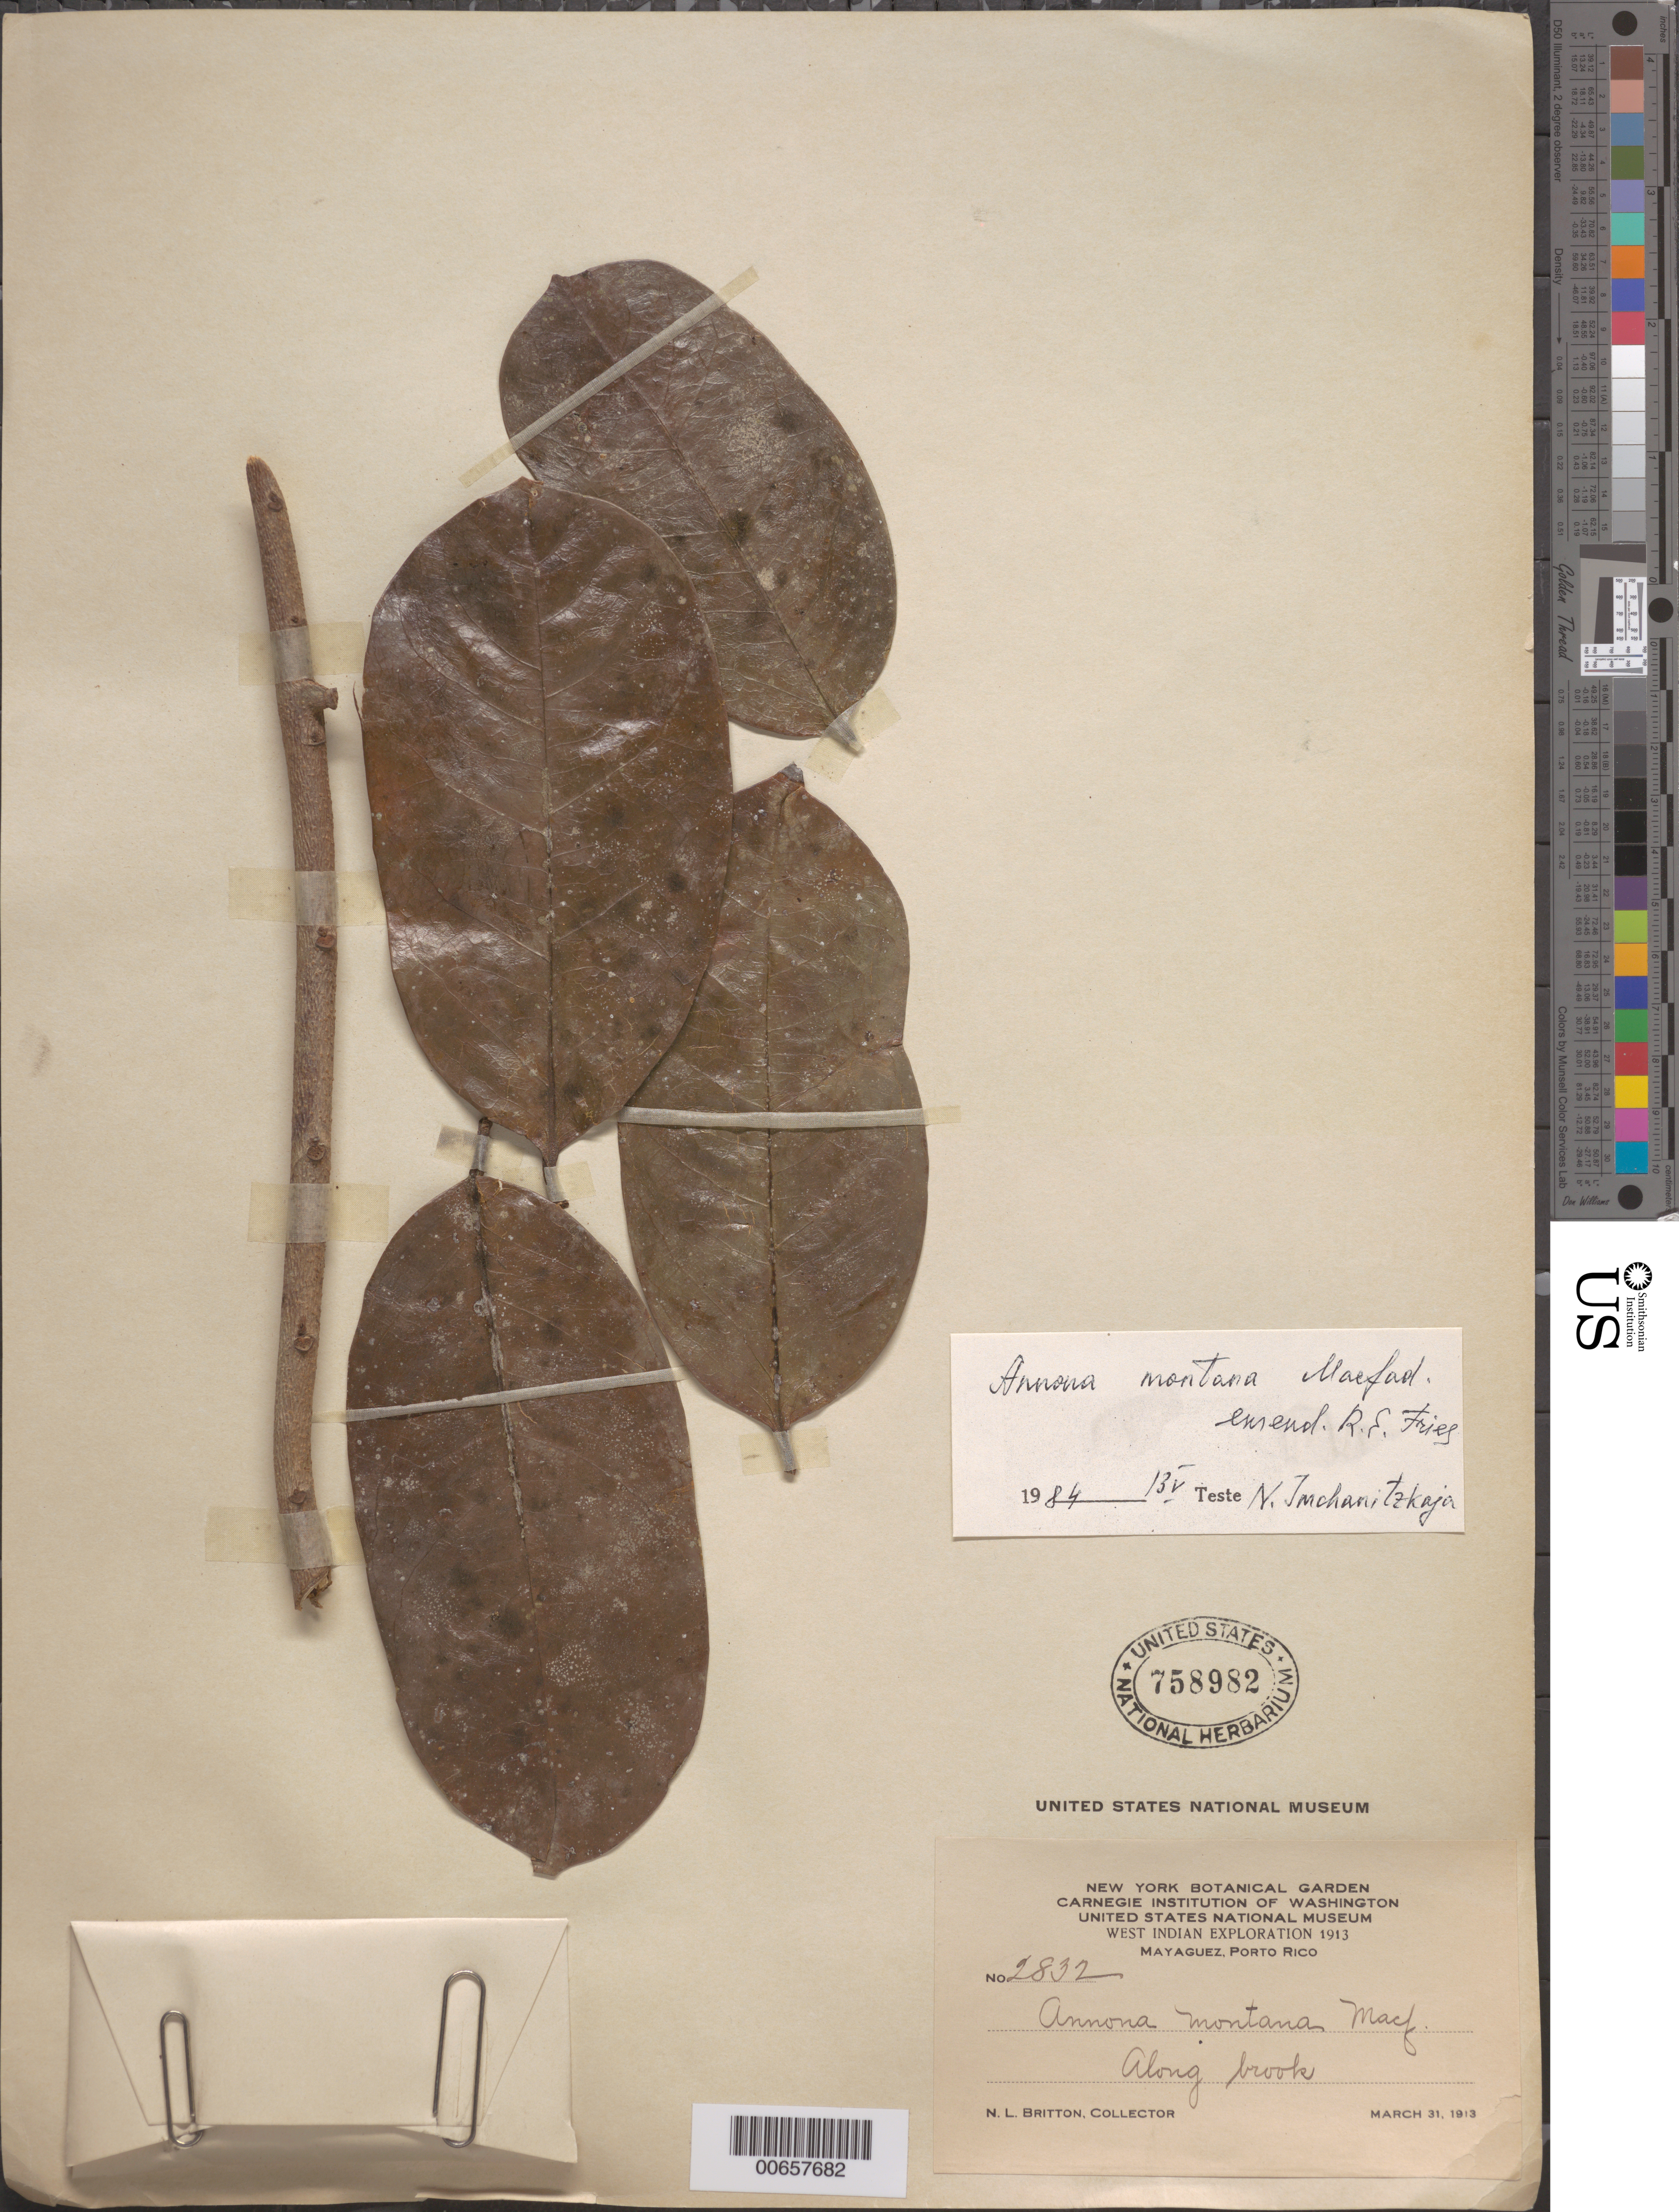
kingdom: Plantae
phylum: Tracheophyta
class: Magnoliopsida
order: Magnoliales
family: Annonaceae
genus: Annona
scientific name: Annona montana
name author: Macfad.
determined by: McCharitzkaja, N.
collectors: N. Britton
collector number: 2832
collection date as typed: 31 Mar 1913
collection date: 1913-03-31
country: Puerto Rico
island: Greater Antilles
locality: Mayaguez.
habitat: along brook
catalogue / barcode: US 758982